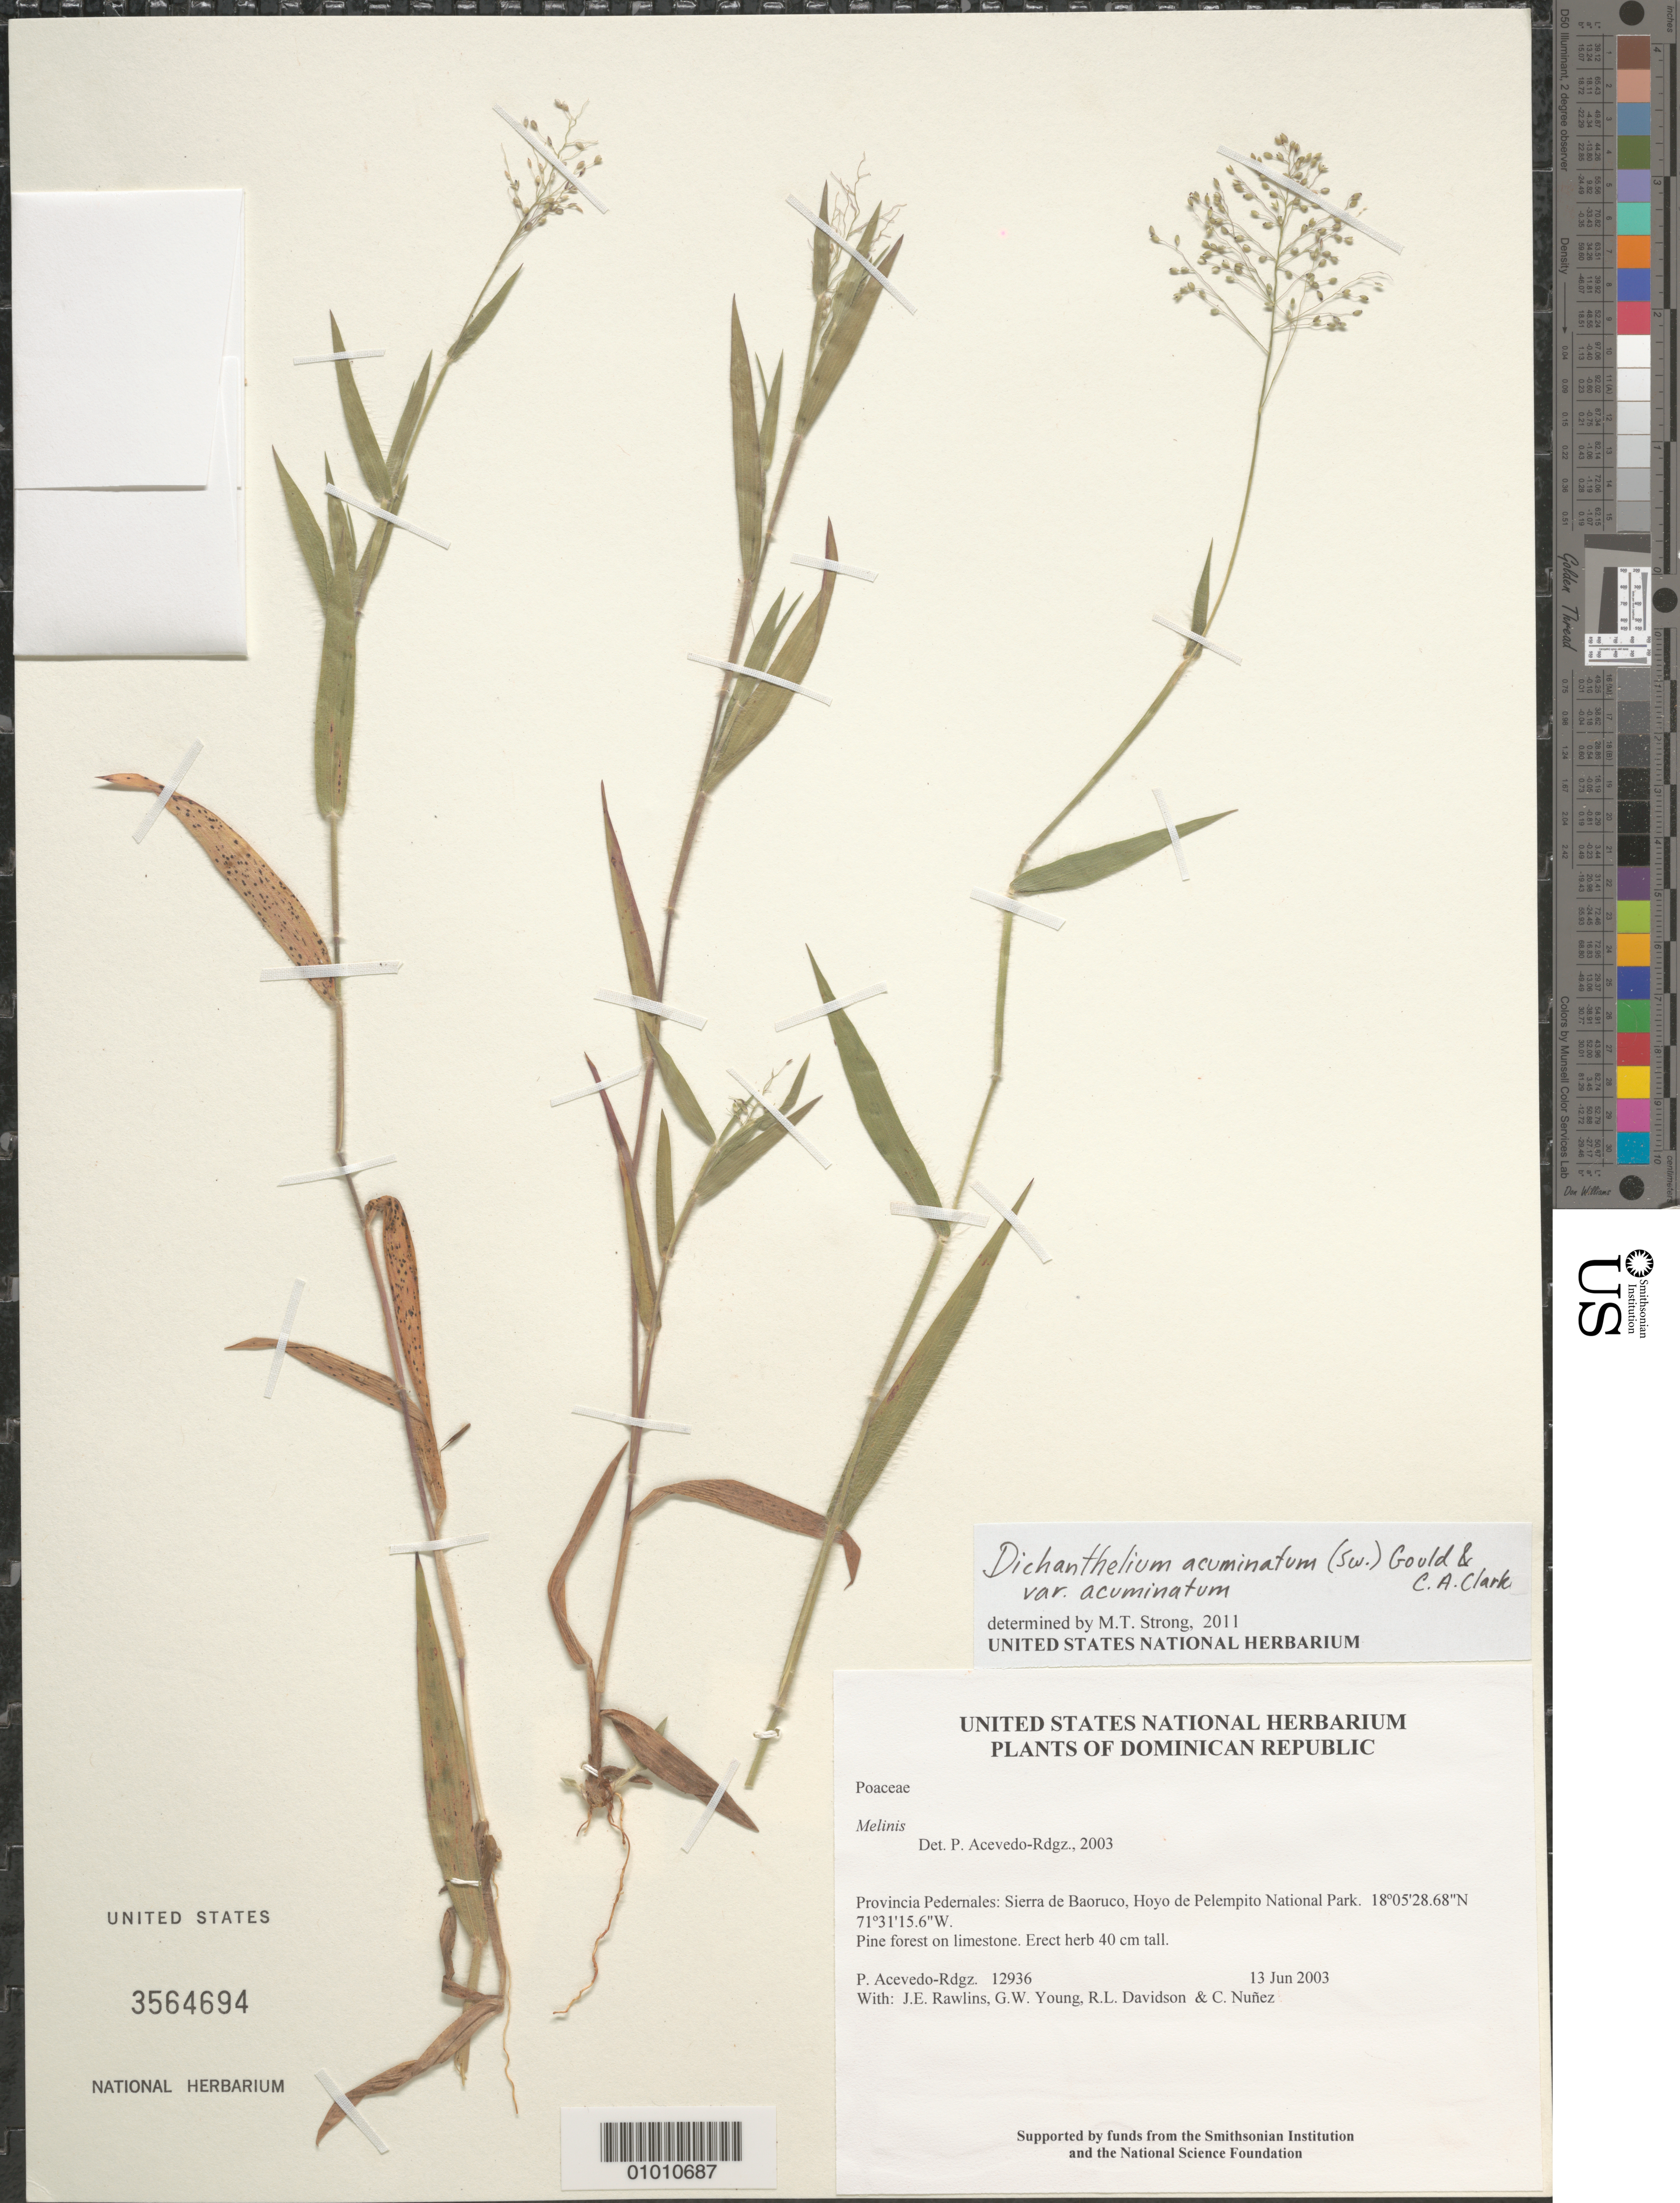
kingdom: Plantae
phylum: Tracheophyta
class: Liliopsida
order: Poales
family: Poaceae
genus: Dichanthelium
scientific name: Dichanthelium acuminatum var. acuminatum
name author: (Sw.) Gould & C.A. Clark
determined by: Strong, M. T., (US), Smithsonian Institution - National Museum of Natural History (UNITED STATES)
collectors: P. Acevedo-Rodr., J. Rawlins, G. Young, R. Davidson & C. Nunez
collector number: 12936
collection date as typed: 13 Jun 2003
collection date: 2003-06-13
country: Dominican Republic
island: Hispaniola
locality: Provincia Pedernales: Sierra de Baoruco, Hoyo de Pelempito National Park.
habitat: Pine forest on limestone.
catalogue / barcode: US 3564694